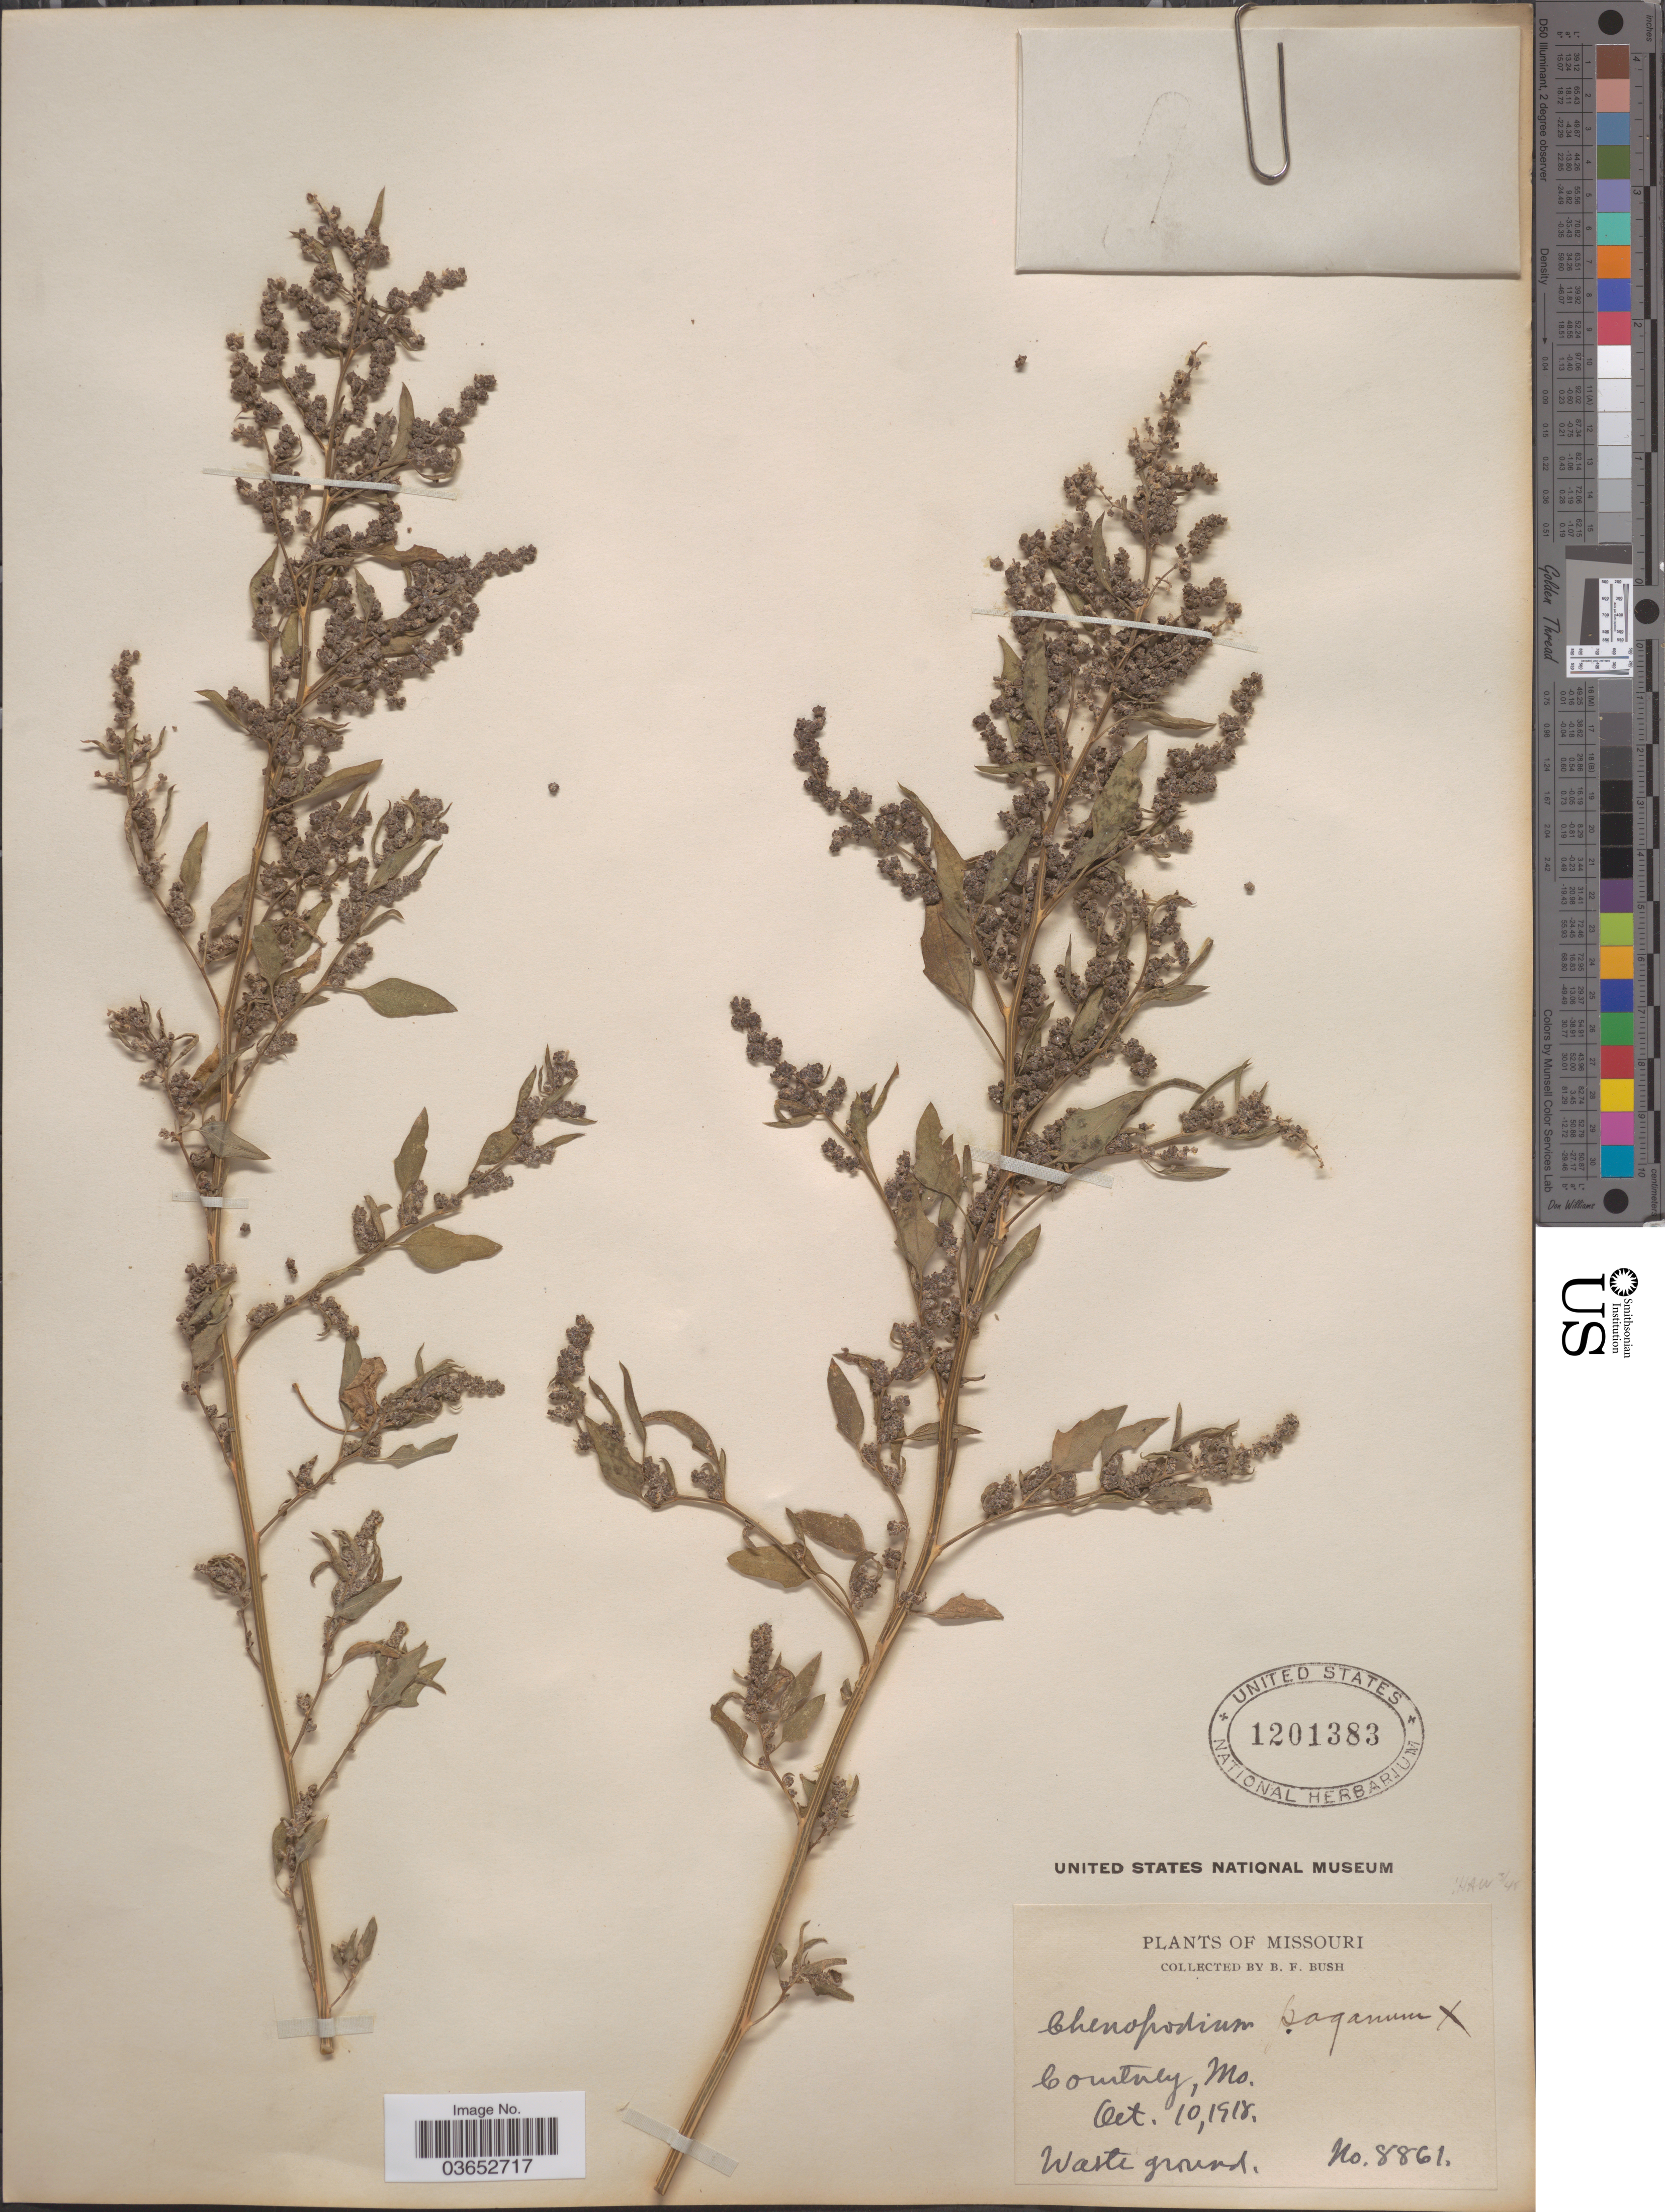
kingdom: Plantae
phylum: Tracheophyta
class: Magnoliopsida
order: Caryophyllales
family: Amaranthaceae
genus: Chenopodium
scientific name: Chenopodium bushianum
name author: Aellen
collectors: B. F. Bush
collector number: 8861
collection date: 1918-10-10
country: United States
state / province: Missouri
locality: Courtney.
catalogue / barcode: US 1201383